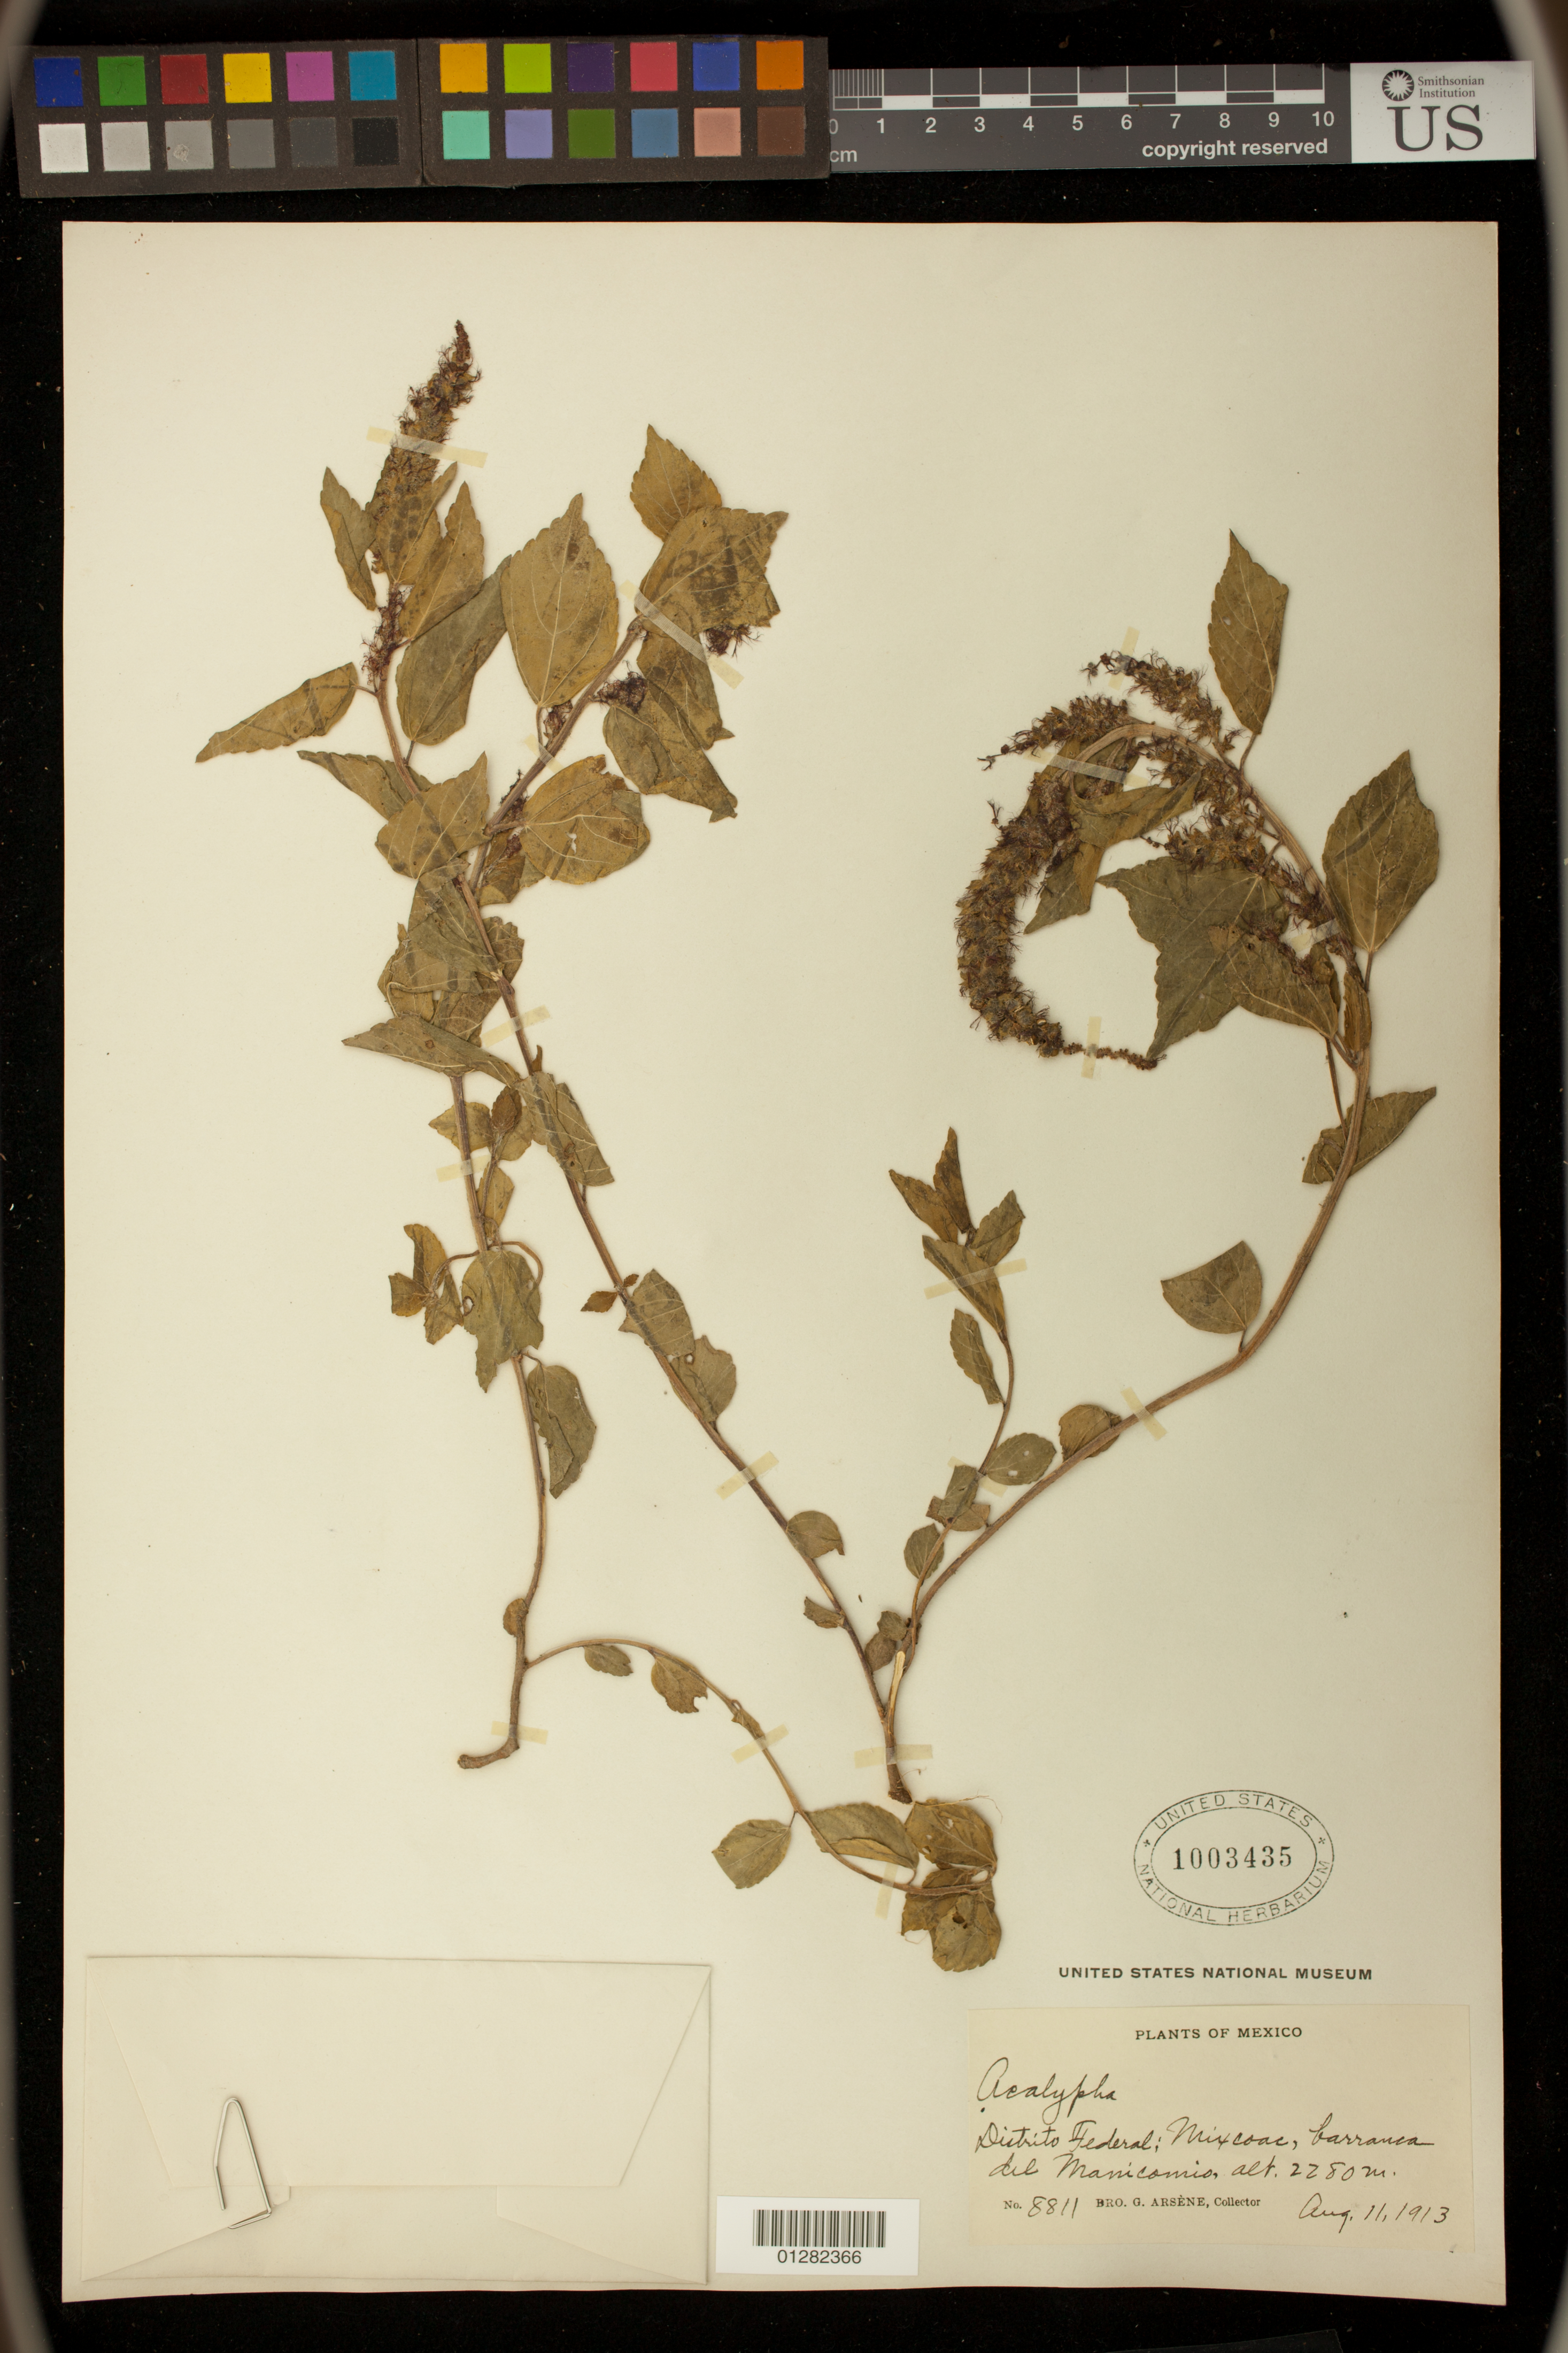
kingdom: Plantae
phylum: Tracheophyta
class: Magnoliopsida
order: Malpighiales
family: Euphorbiaceae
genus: Acalypha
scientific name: Acalypha phleoides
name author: Cav.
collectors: R. McVaugh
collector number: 8811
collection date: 1913-08-11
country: Mexico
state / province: México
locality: Mixcoac, barranca del Manicomio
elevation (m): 2280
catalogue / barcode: US 1003435